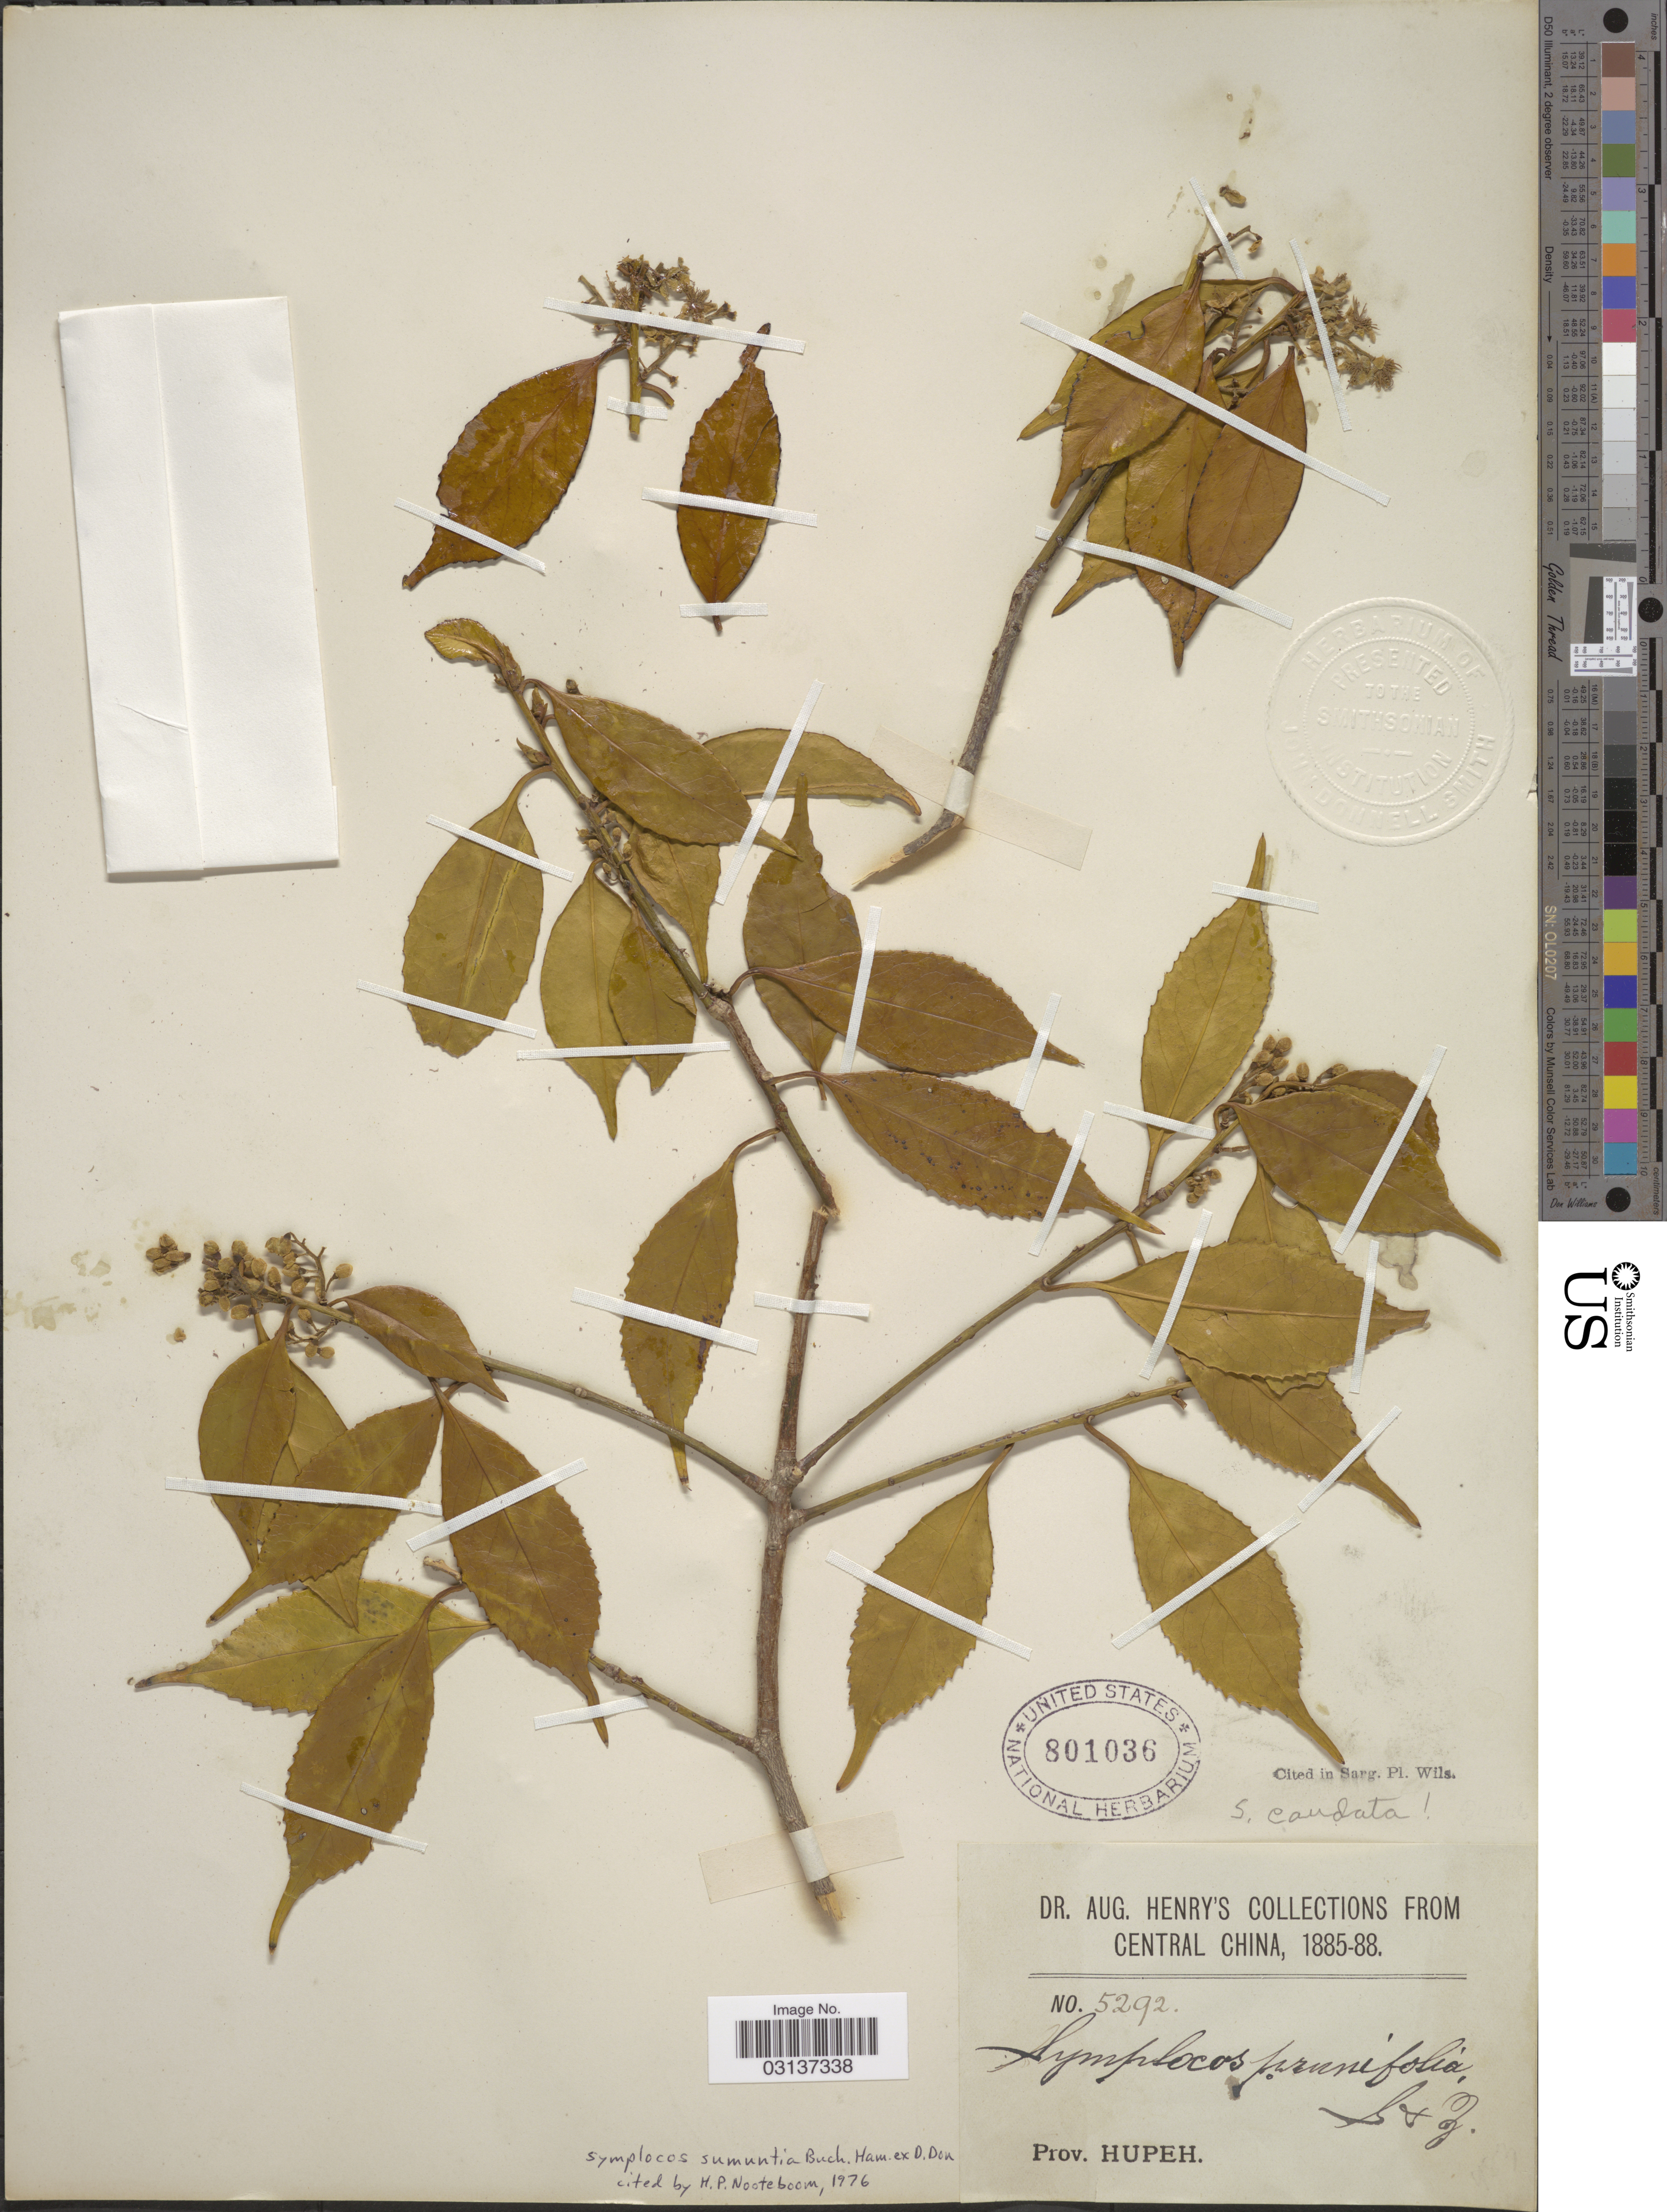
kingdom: Plantae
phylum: Tracheophyta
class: Magnoliopsida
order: Ericales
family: Symplocaceae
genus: Symplocos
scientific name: Symplocos sumuntia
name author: Buch.-Ham. ex D. Don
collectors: A. Henry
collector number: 5292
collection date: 1885/1888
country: China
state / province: Hubei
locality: Central China. Prov. Hupeh.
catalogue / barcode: US 801036